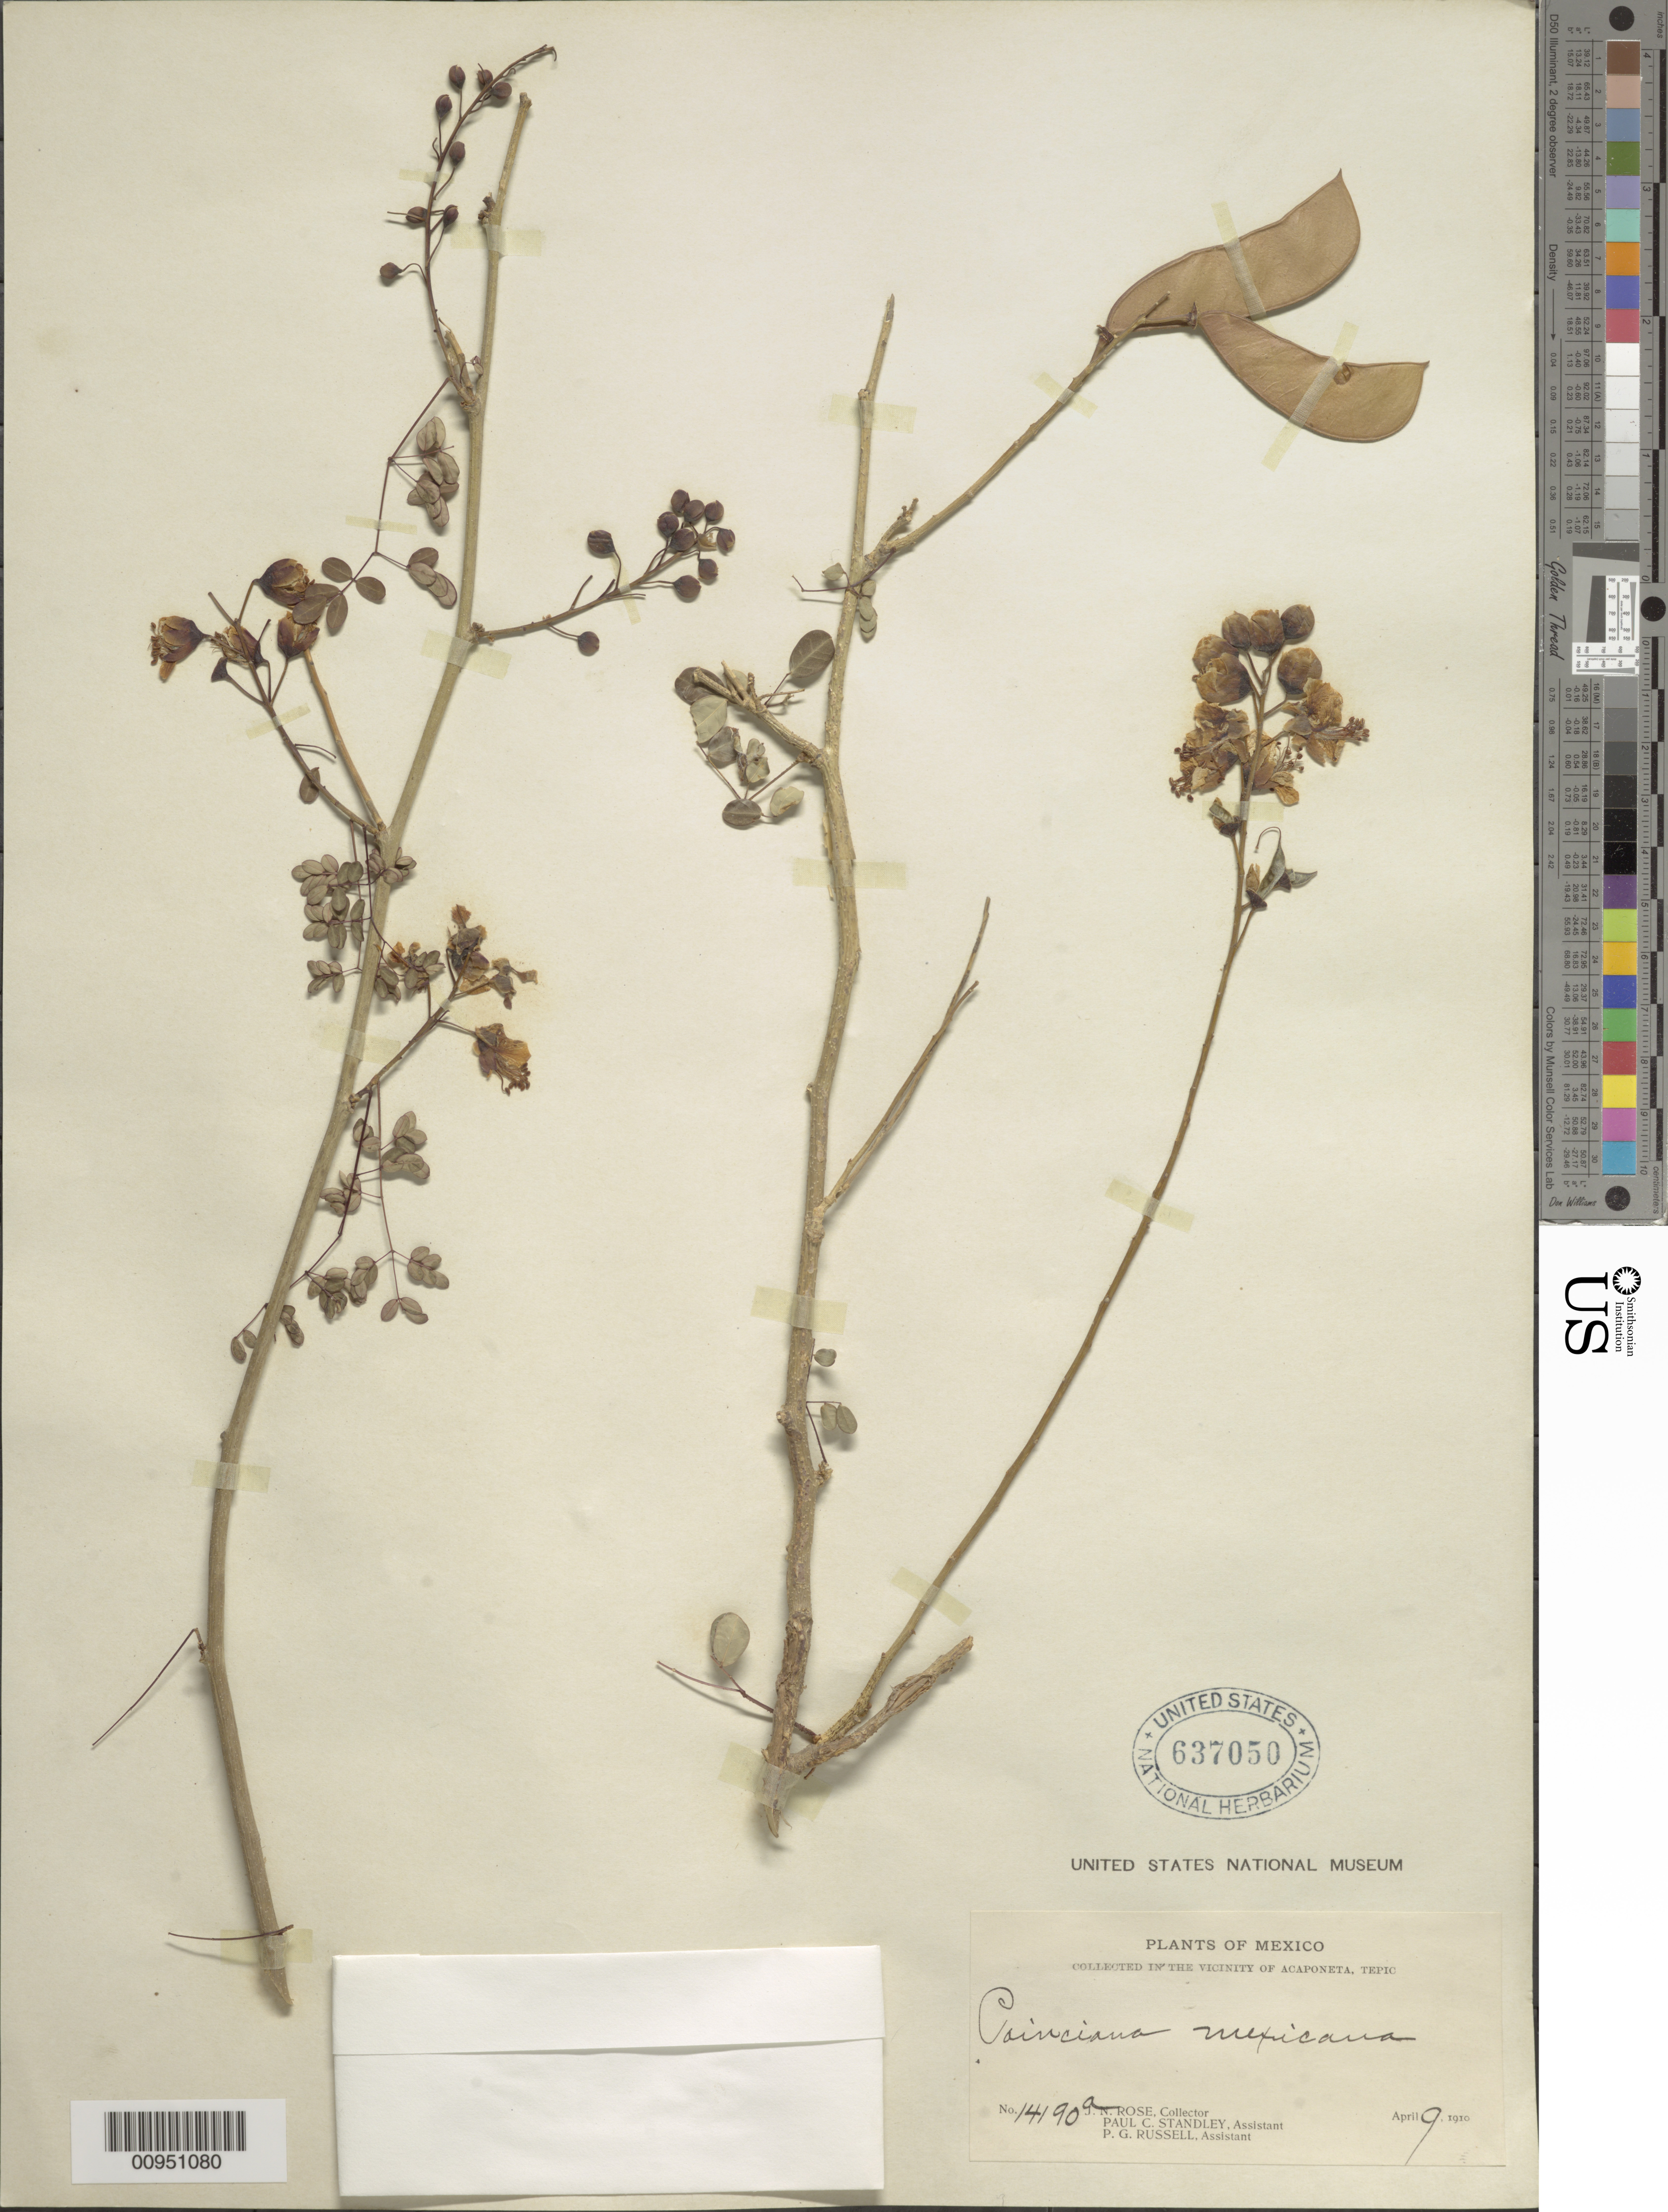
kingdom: Plantae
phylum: Tracheophyta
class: Magnoliopsida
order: Fabales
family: Fabaceae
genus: Poinciana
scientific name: Poinciana mexicana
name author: Rose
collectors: J. N. Rose, P. C. Standley & P. G. Russell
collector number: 14190a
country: Mexico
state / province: Nayarit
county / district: Tepic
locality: Acaponeta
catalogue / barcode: US 637050